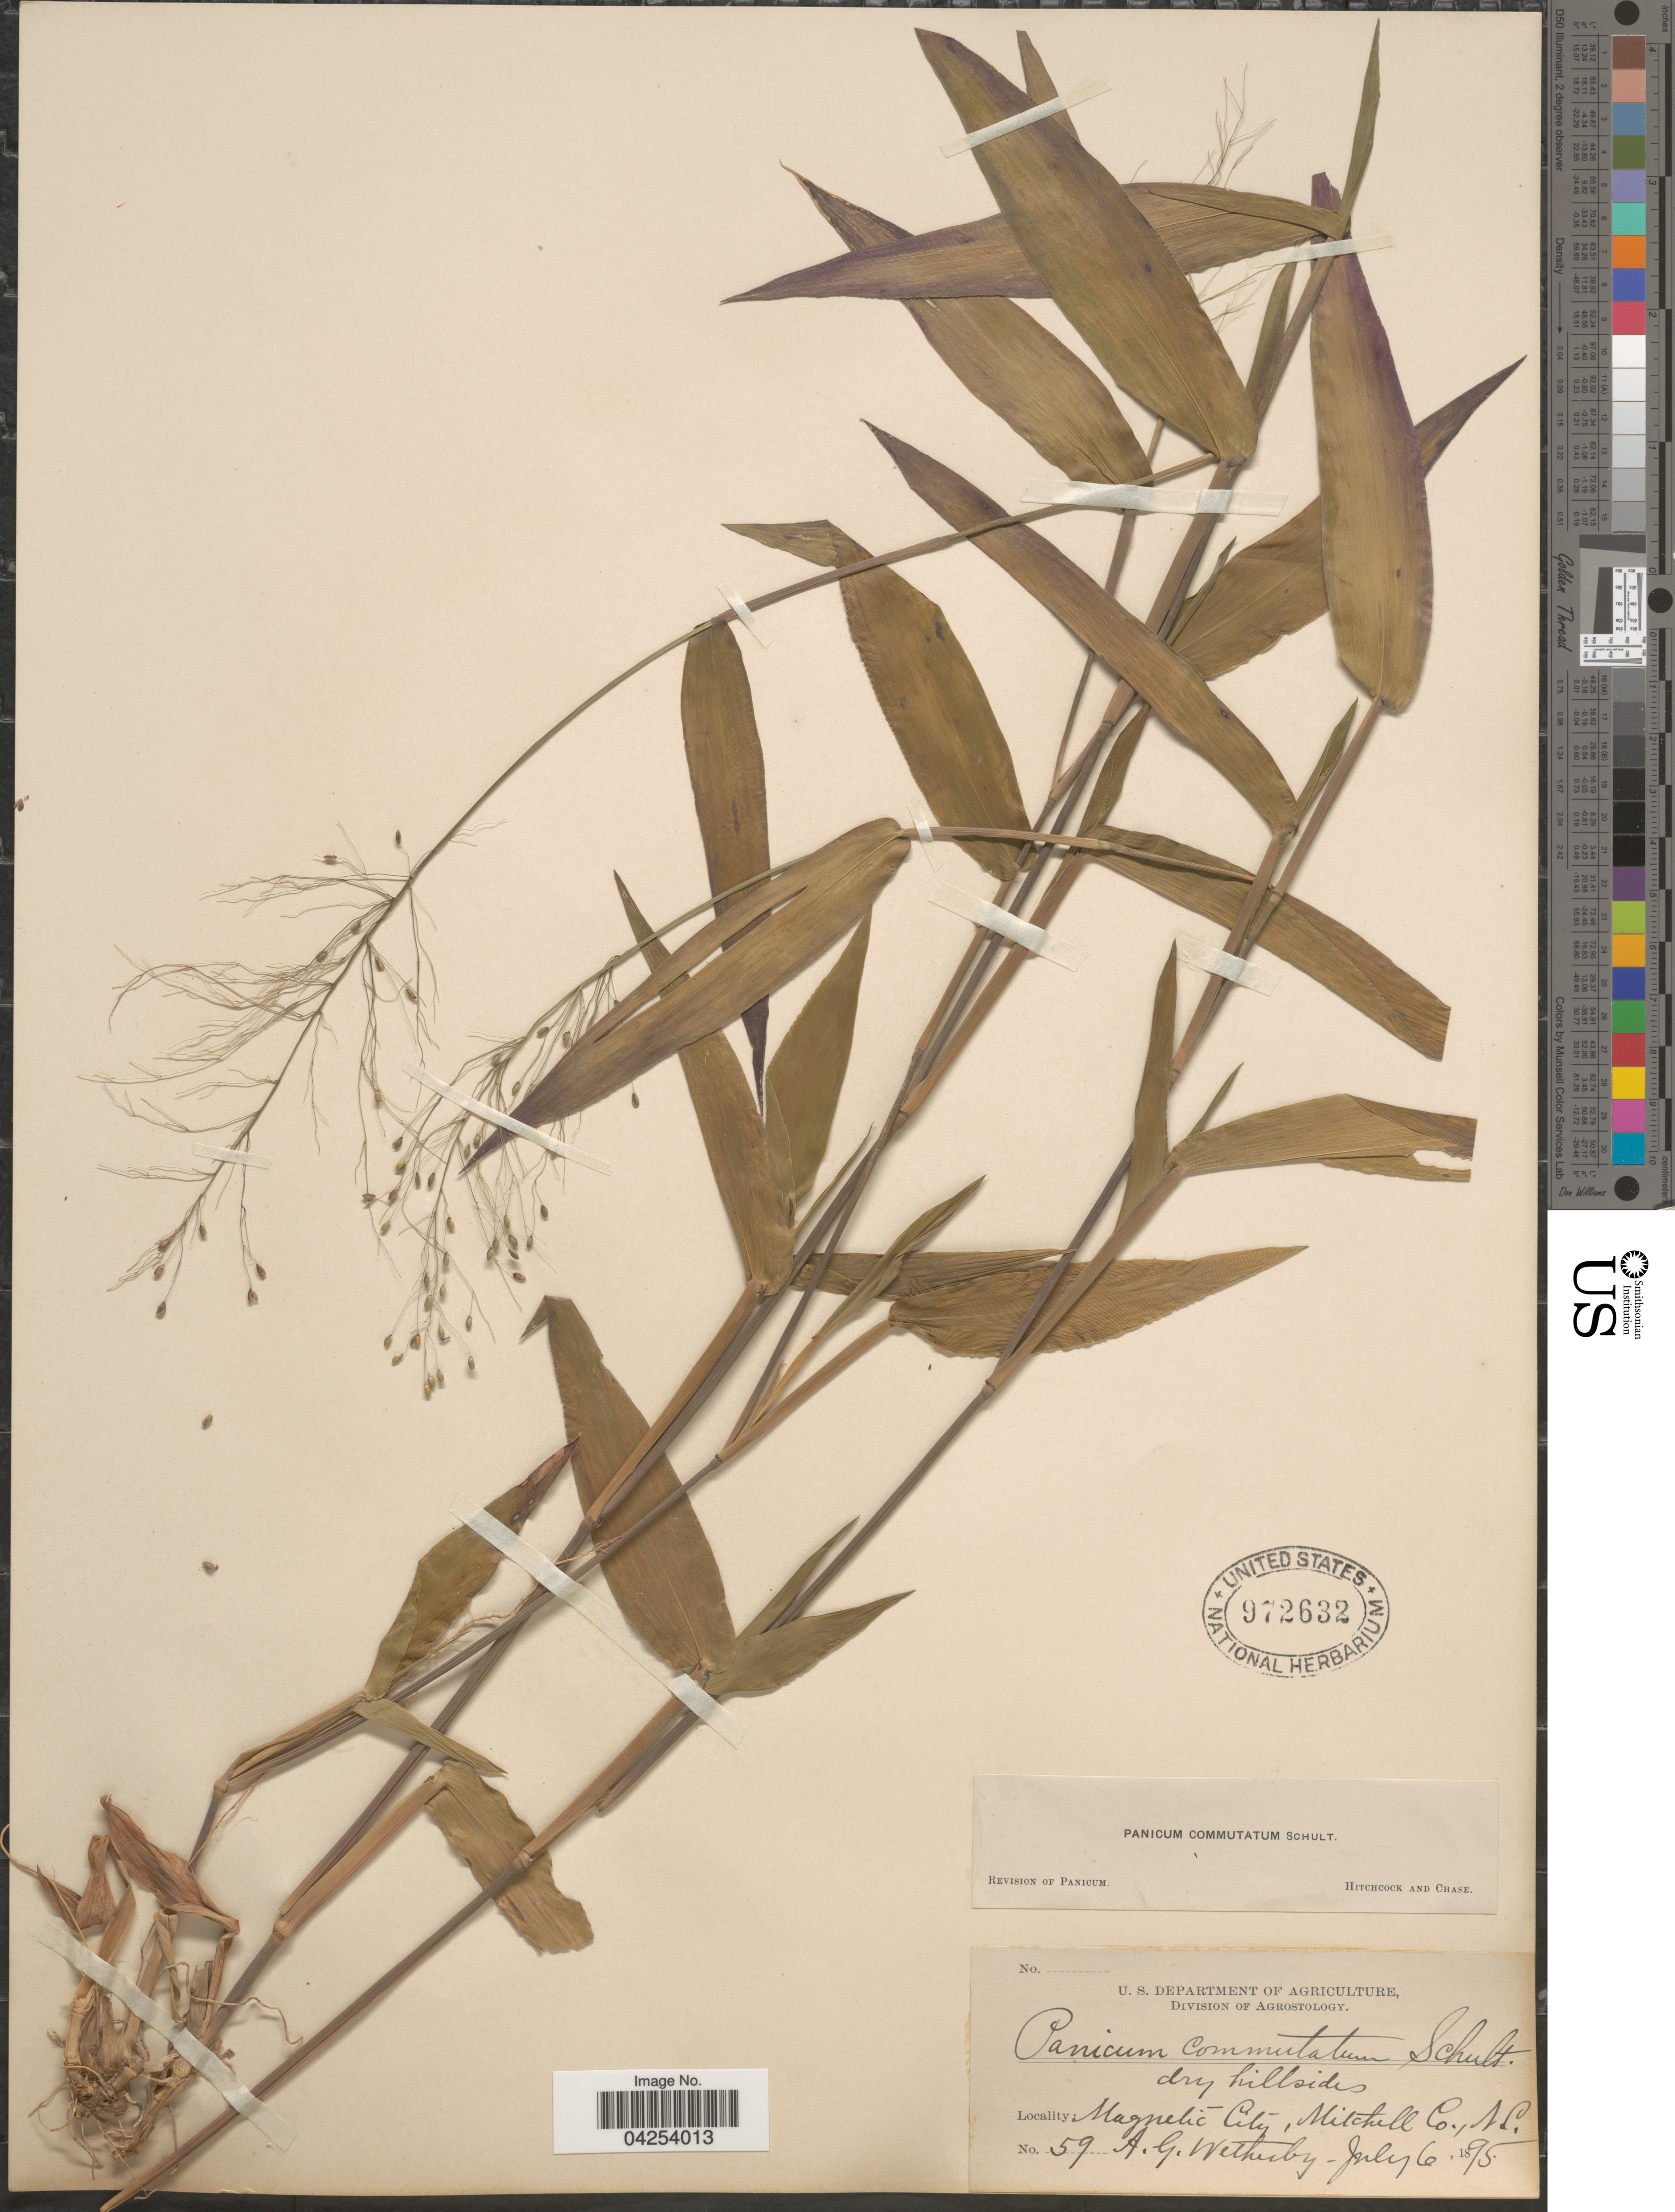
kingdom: Plantae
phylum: Tracheophyta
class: Liliopsida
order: Poales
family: Poaceae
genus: Dichanthelium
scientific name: Dichanthelium commutatum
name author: (Schult.) Gould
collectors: A. Wetherby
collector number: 59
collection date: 1895-07-06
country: United States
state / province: North Carolina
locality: Dry hillsides. Magnetic City, Mitchell Co.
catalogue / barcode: US 972632